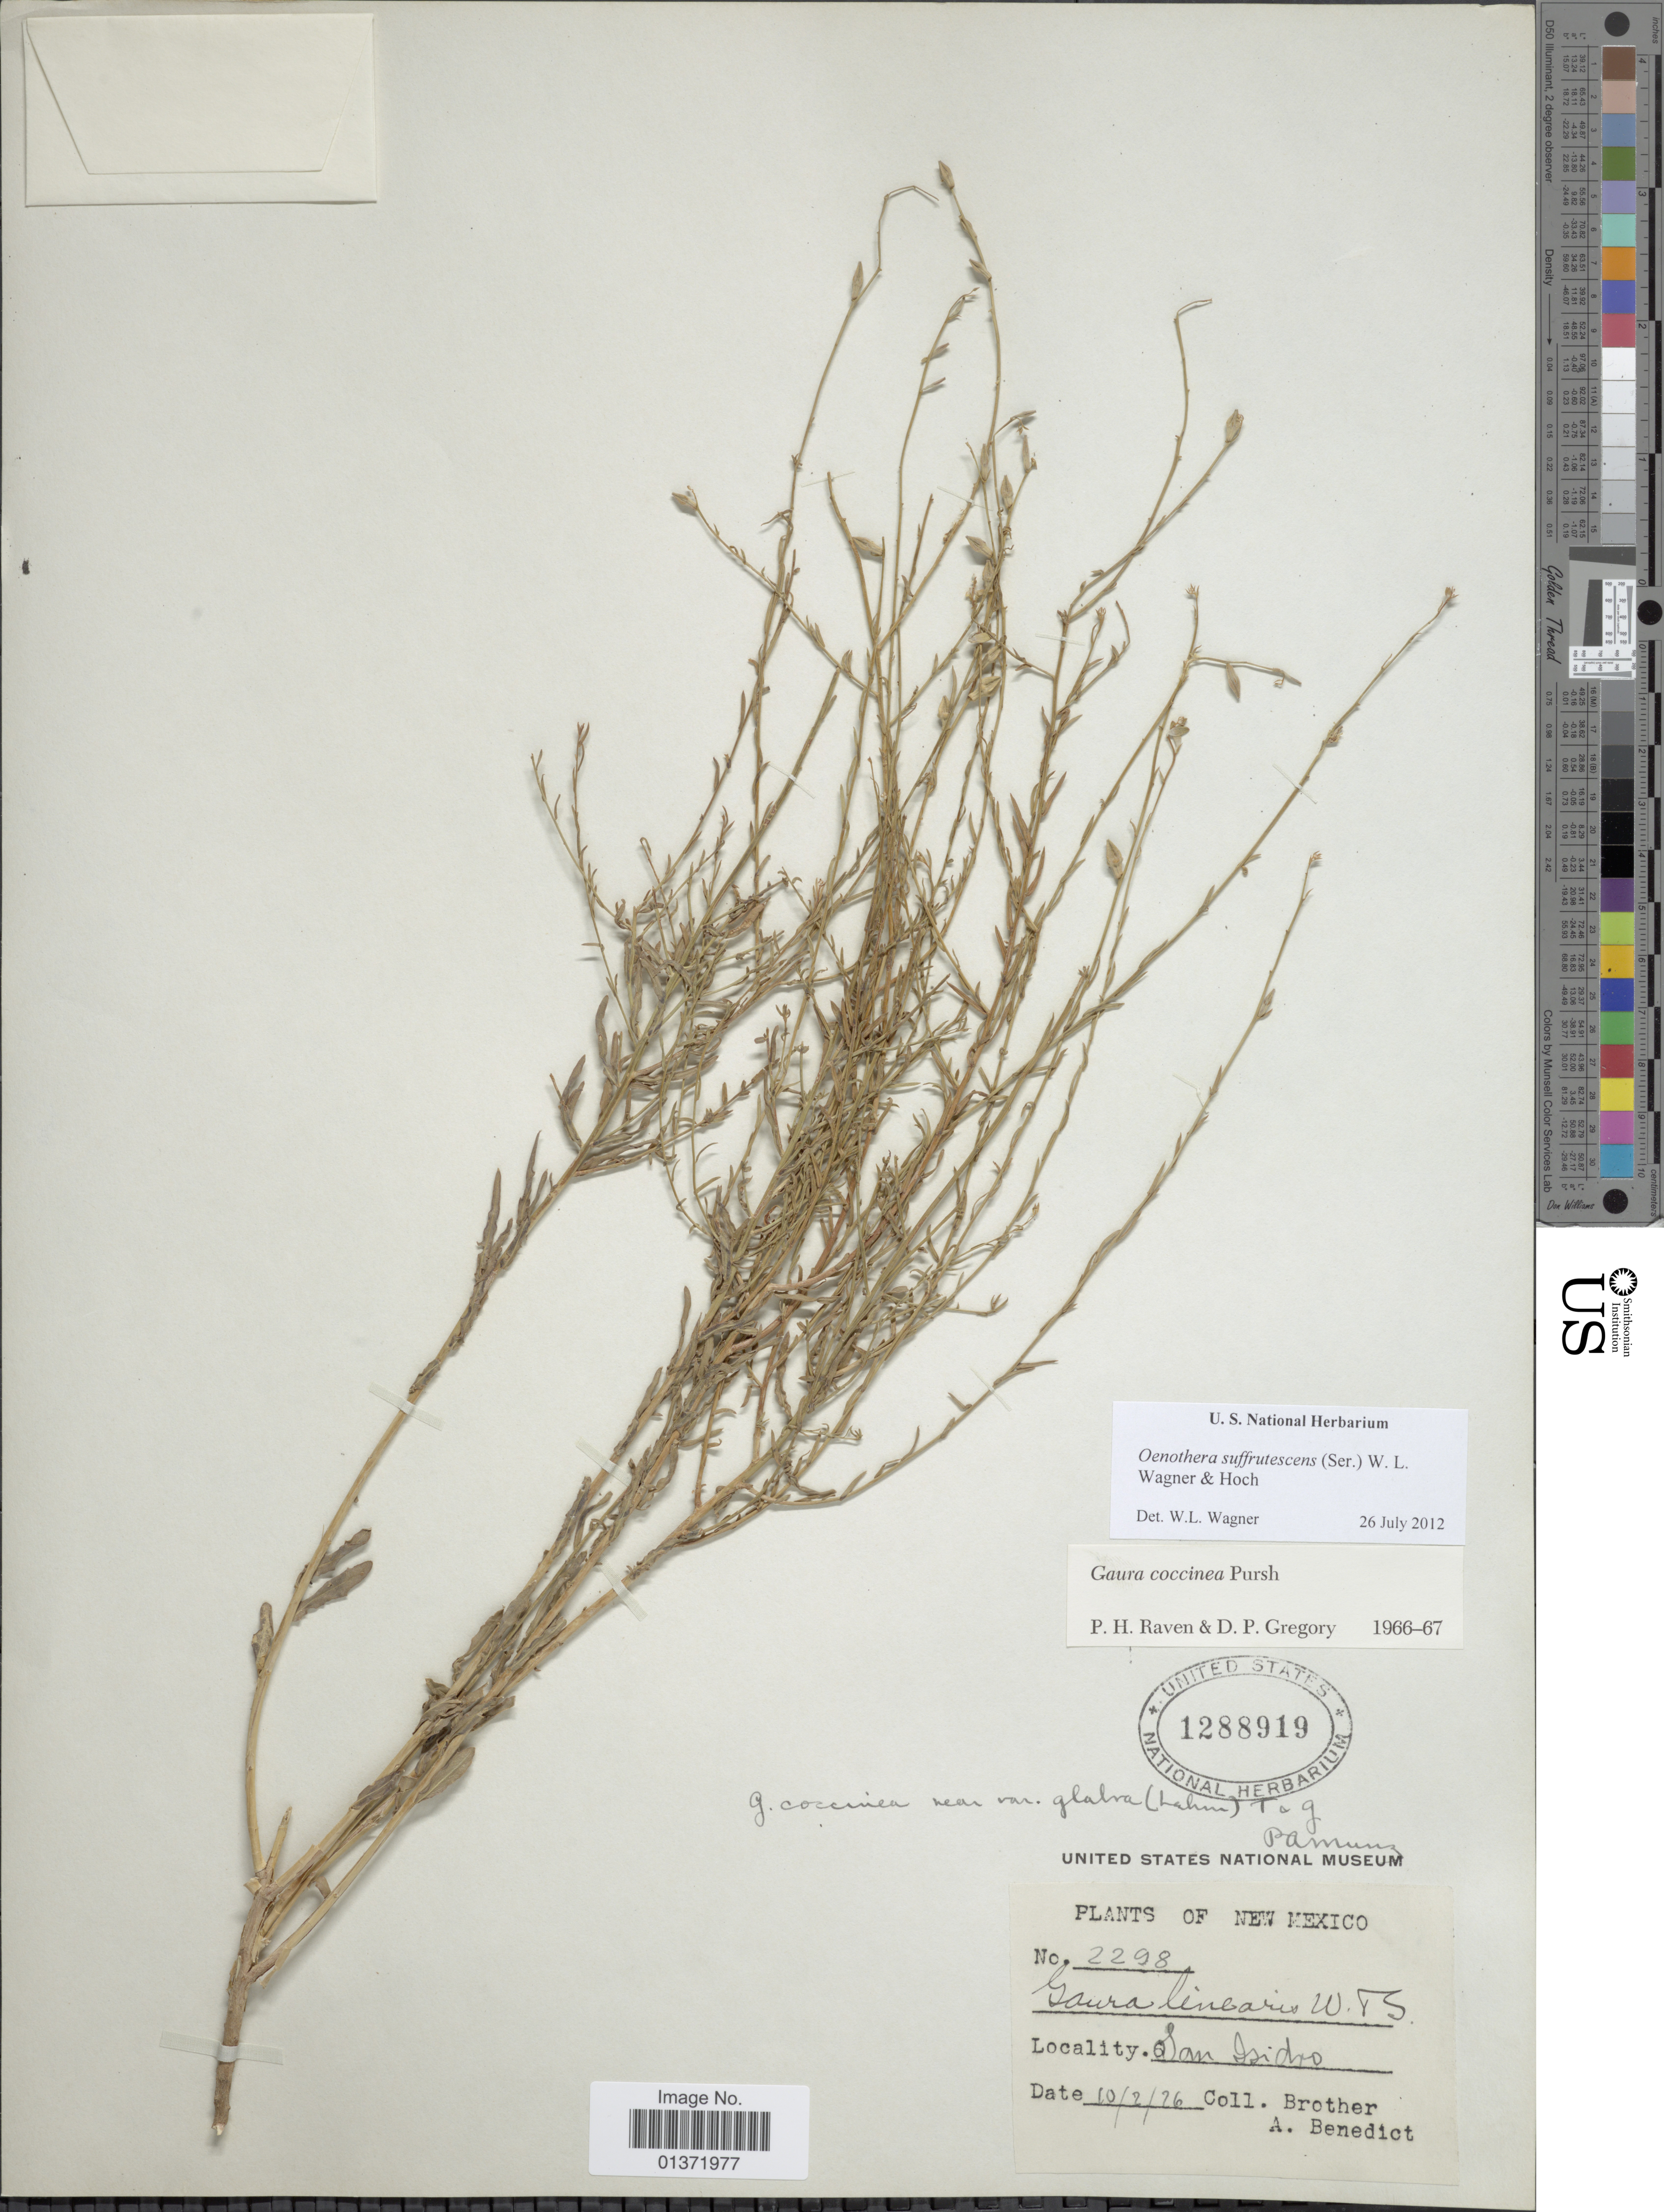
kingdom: Plantae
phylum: Tracheophyta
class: Magnoliopsida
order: Myrtales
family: Onagraceae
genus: Oenothera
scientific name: Oenothera suffrutescens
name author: (Ser.) W.L. Wagner & Hoch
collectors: Bro. A. Benedict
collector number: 2298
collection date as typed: Transcribed d/m/y: 10/2/26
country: United States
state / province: New Mexico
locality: San Isidro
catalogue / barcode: US 1288919